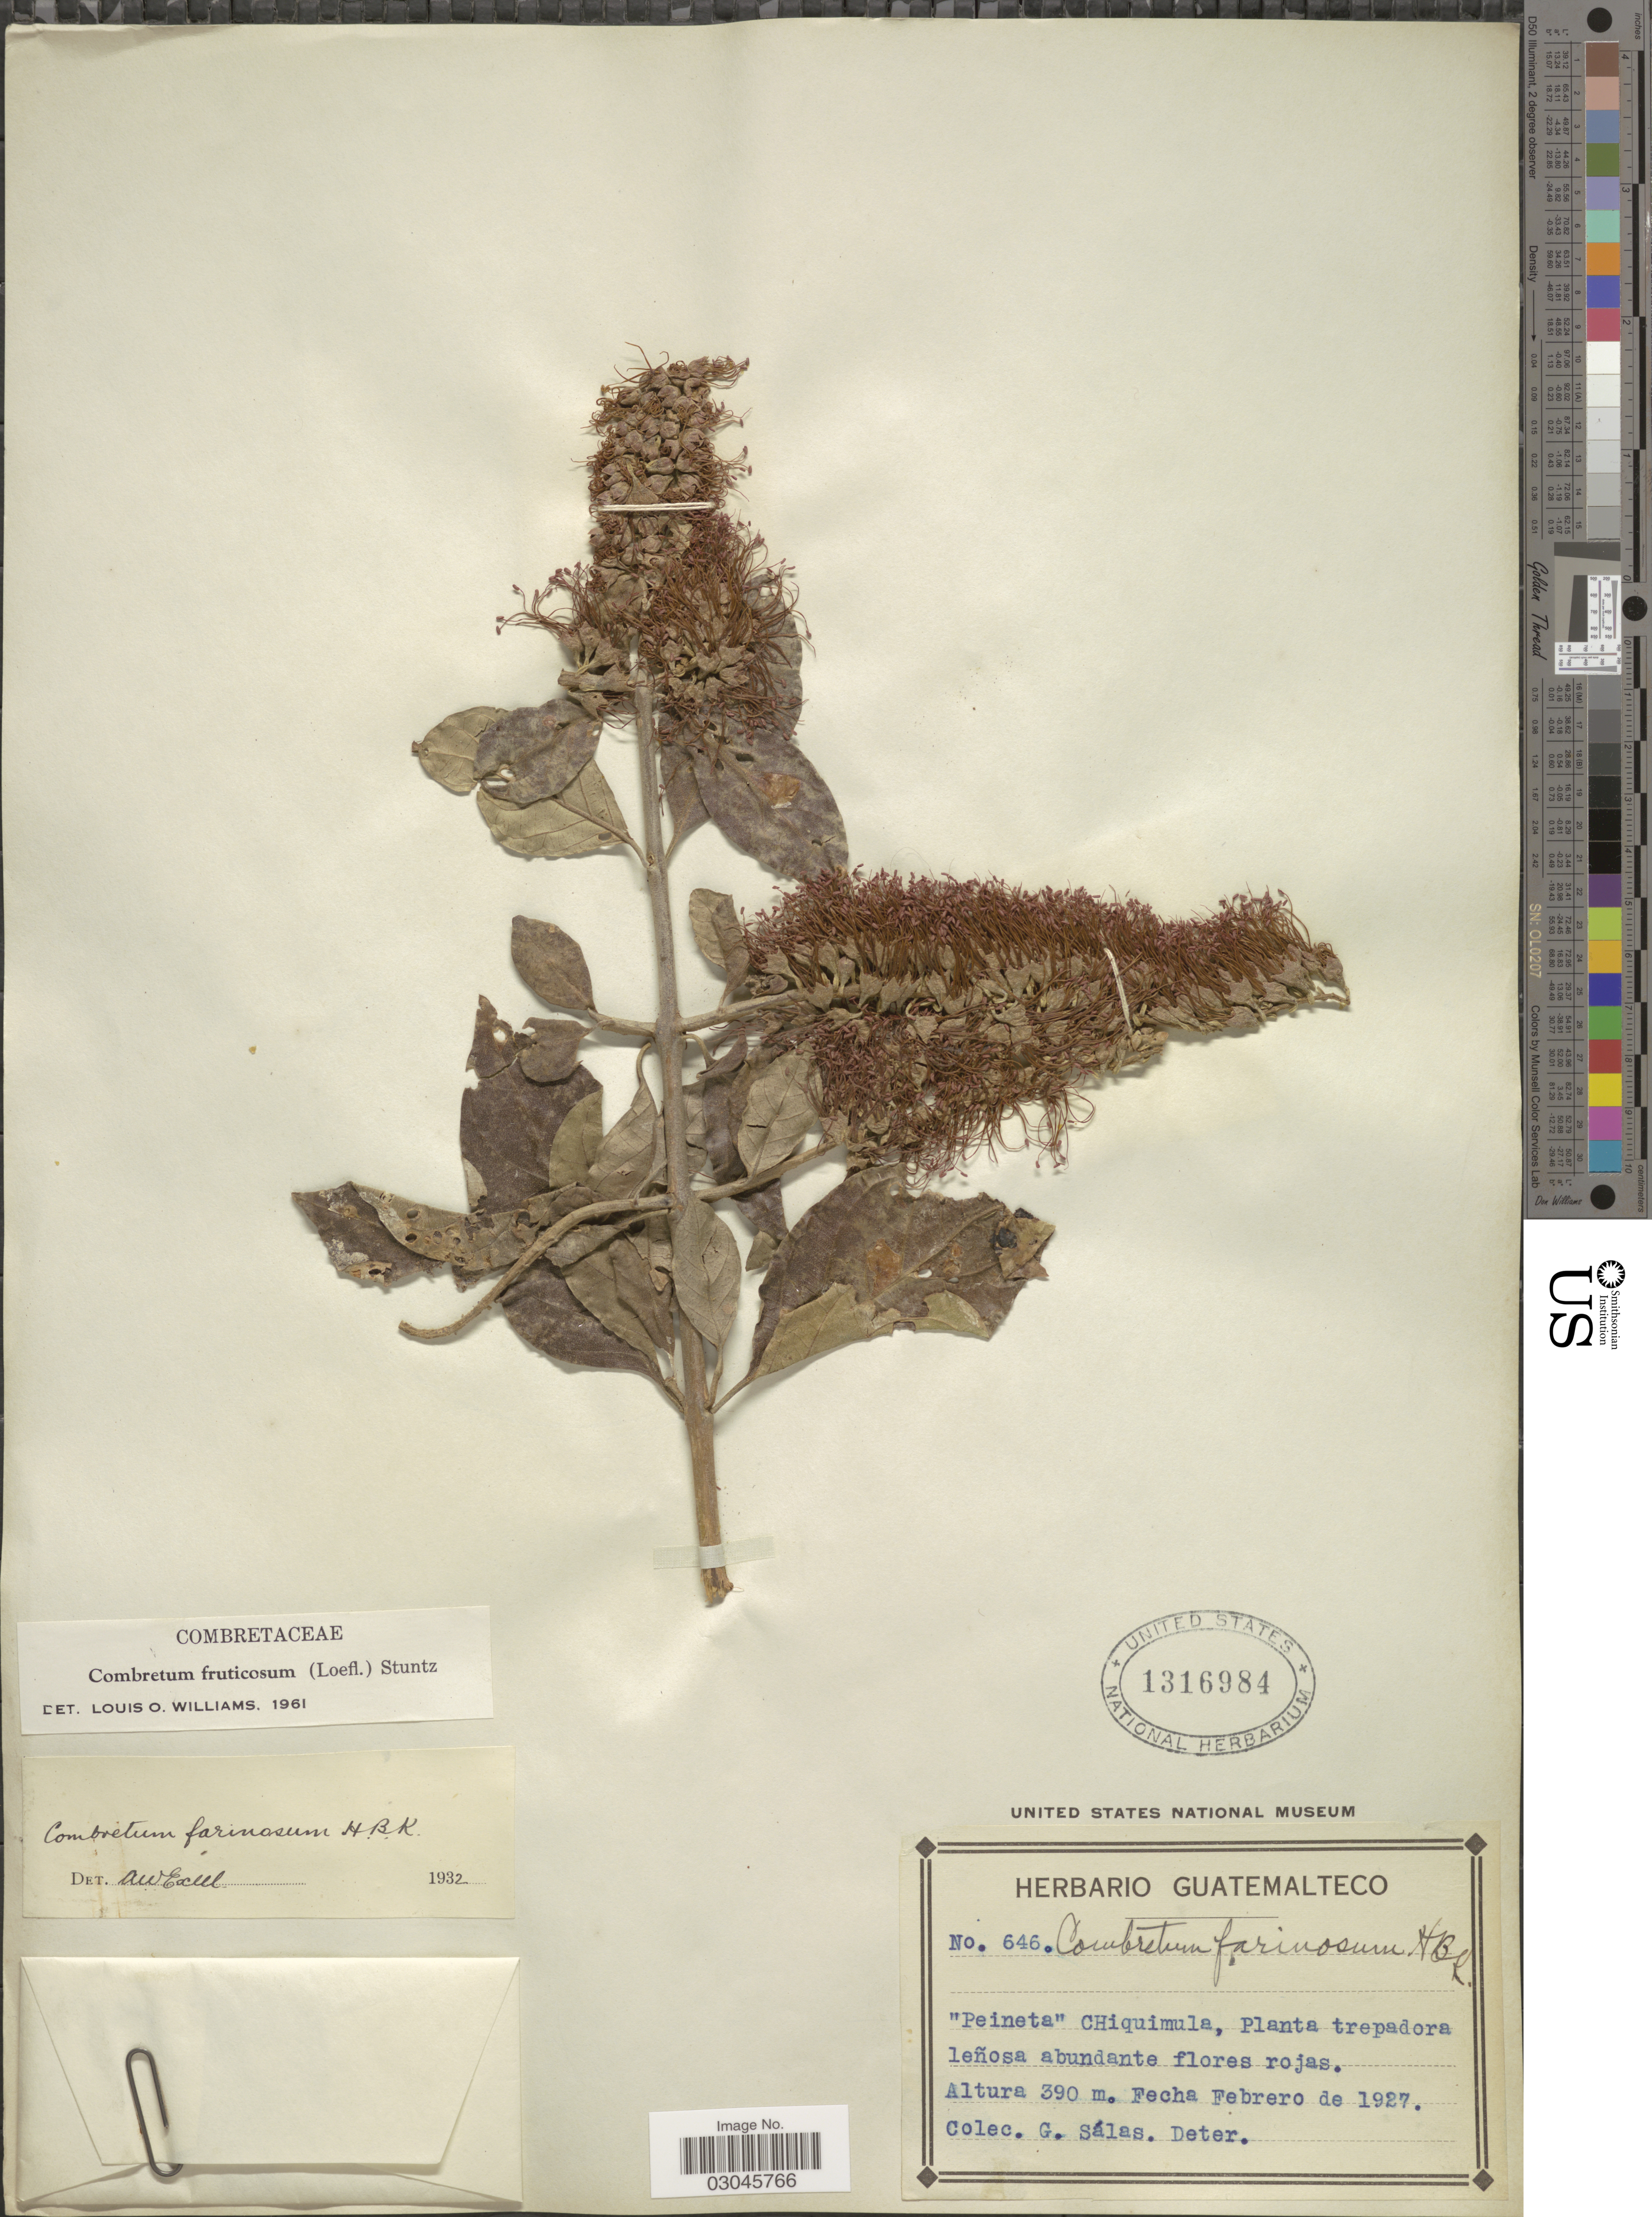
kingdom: Plantae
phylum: Tracheophyta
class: Magnoliopsida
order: Myrtales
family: Combretaceae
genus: Combretum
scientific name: Combretum fruticosum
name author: (Loefl.) Stuntz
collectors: G. Salas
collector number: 646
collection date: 1927-02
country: Guatemala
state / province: Chiquimula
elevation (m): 390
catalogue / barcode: US 1316984